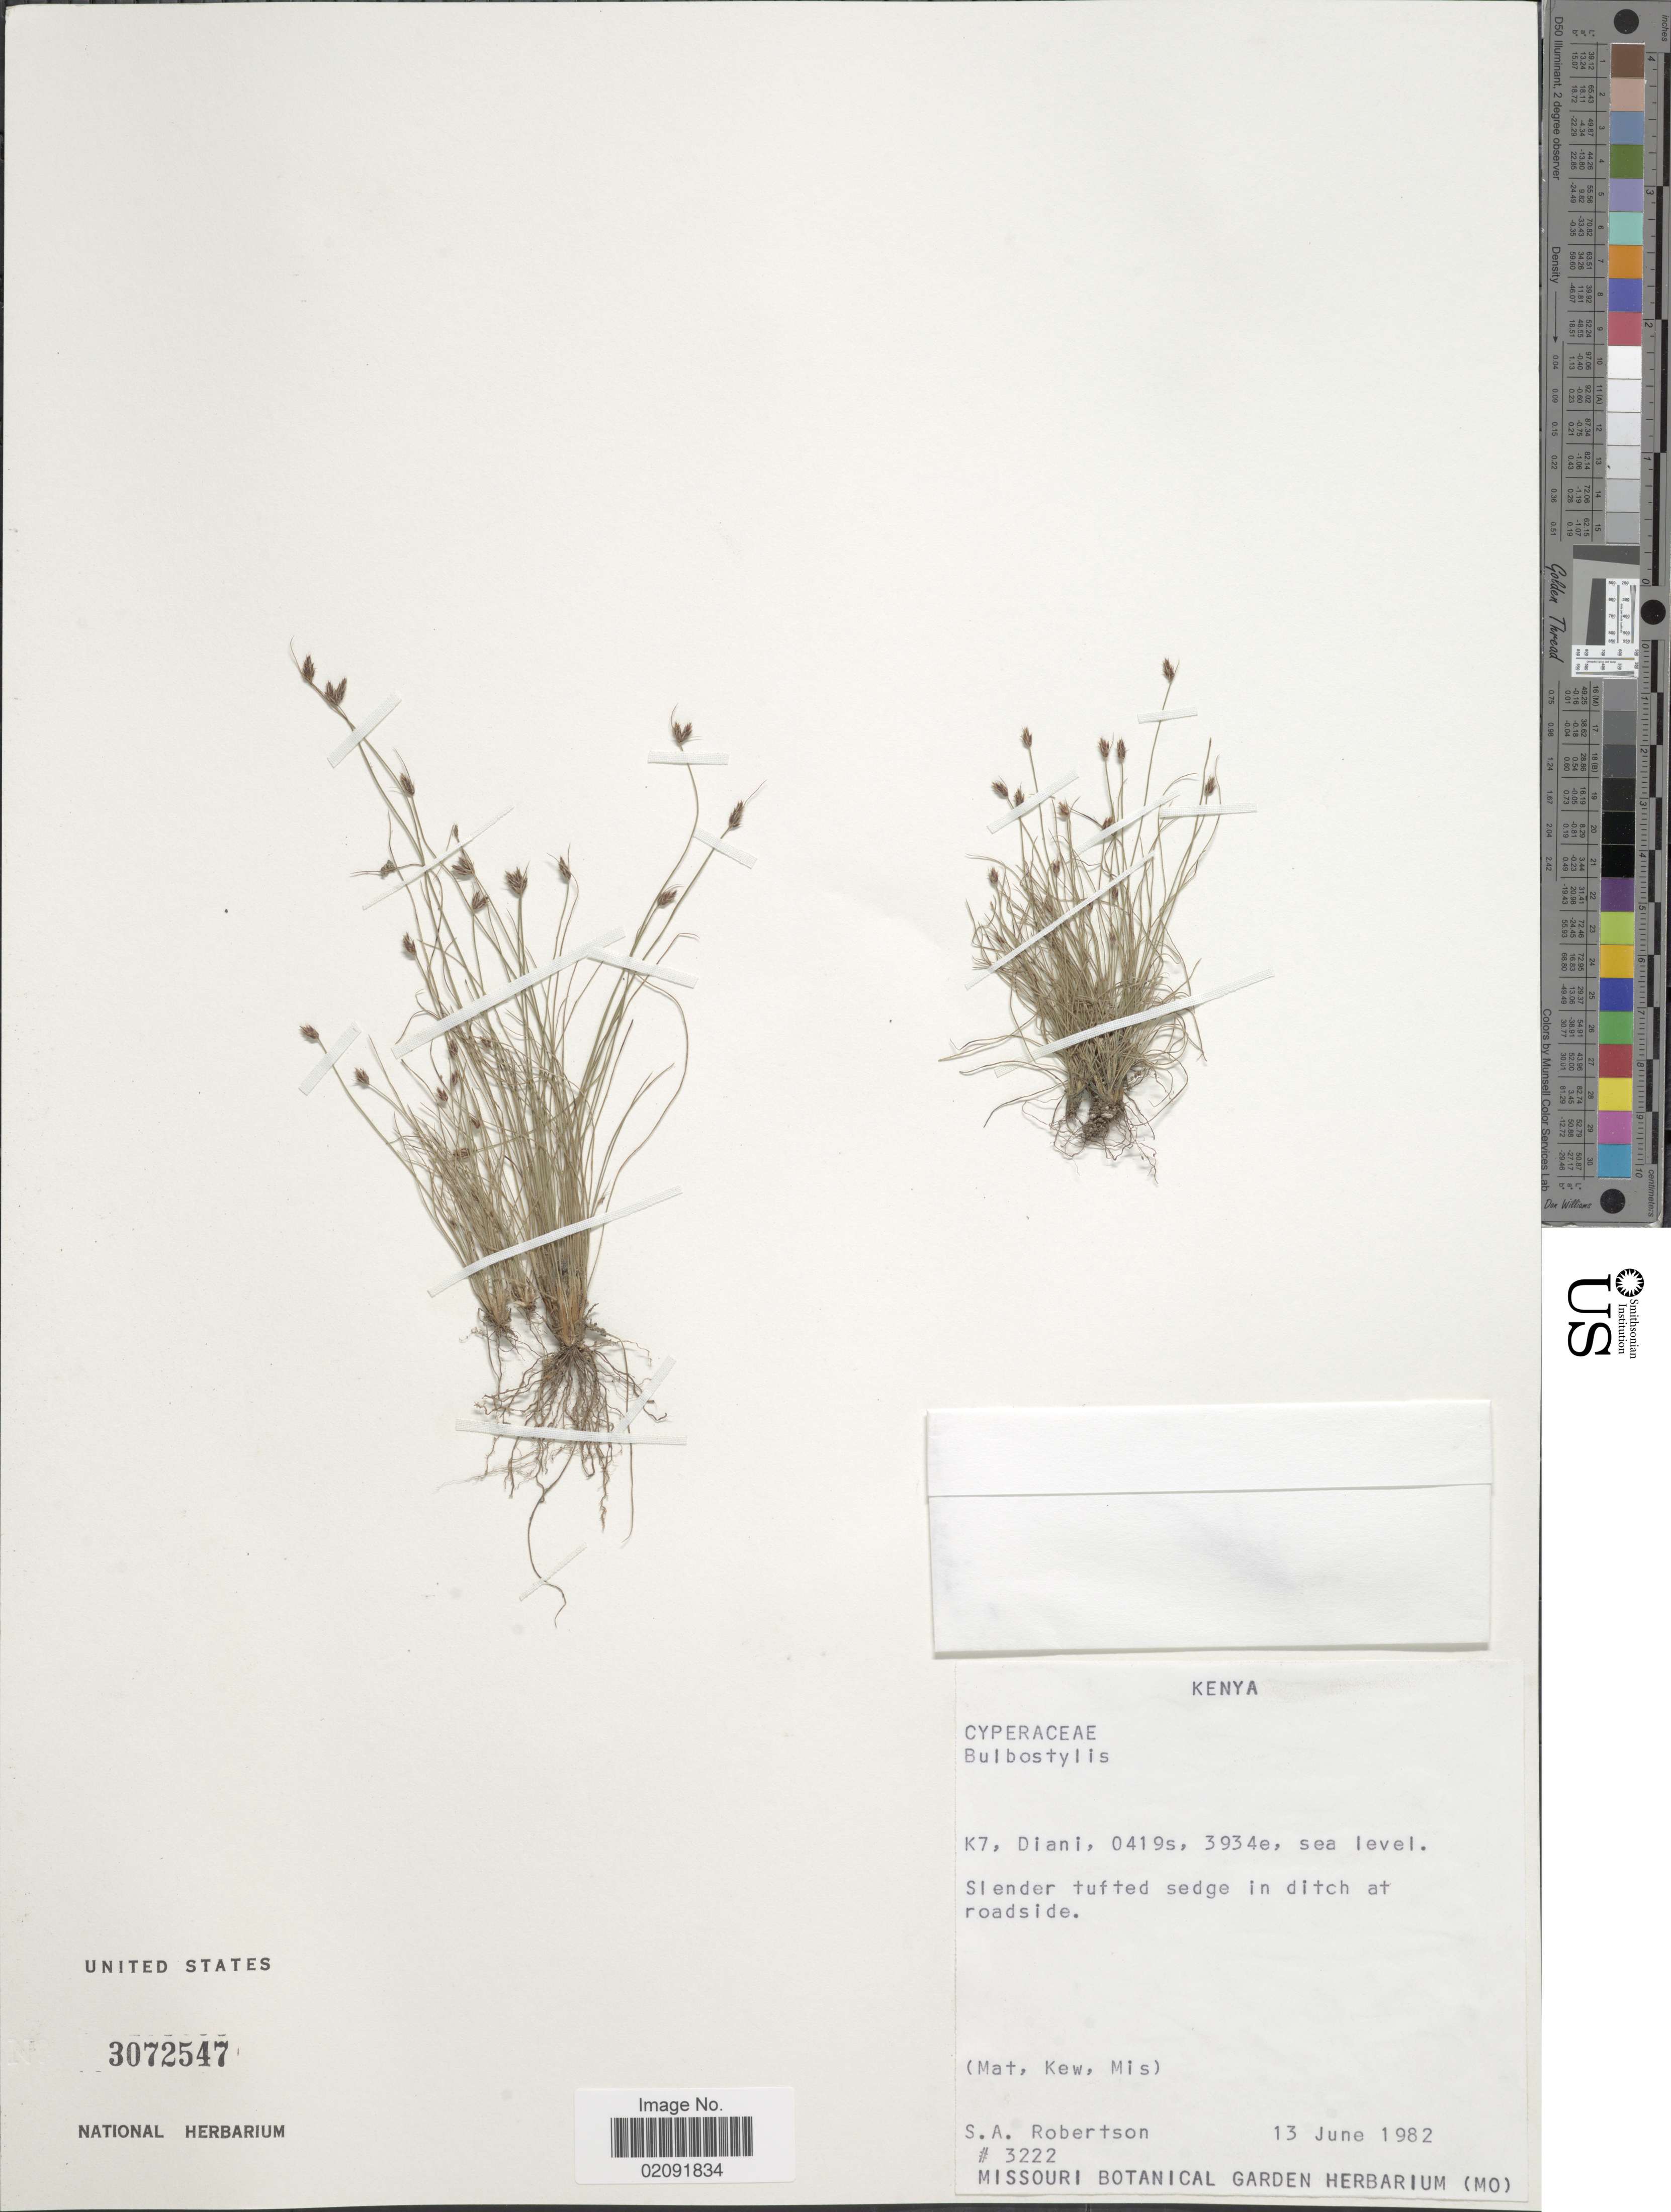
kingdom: Plantae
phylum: Tracheophyta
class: Liliopsida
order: Poales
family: Cyperaceae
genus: Bulbostylis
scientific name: Bulbostylis sp.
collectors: S. A. Robertson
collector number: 3222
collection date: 1982-06-13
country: Kenya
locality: K7, Diani, Slender tufted sedge in ditch at roadside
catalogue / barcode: US 3072547